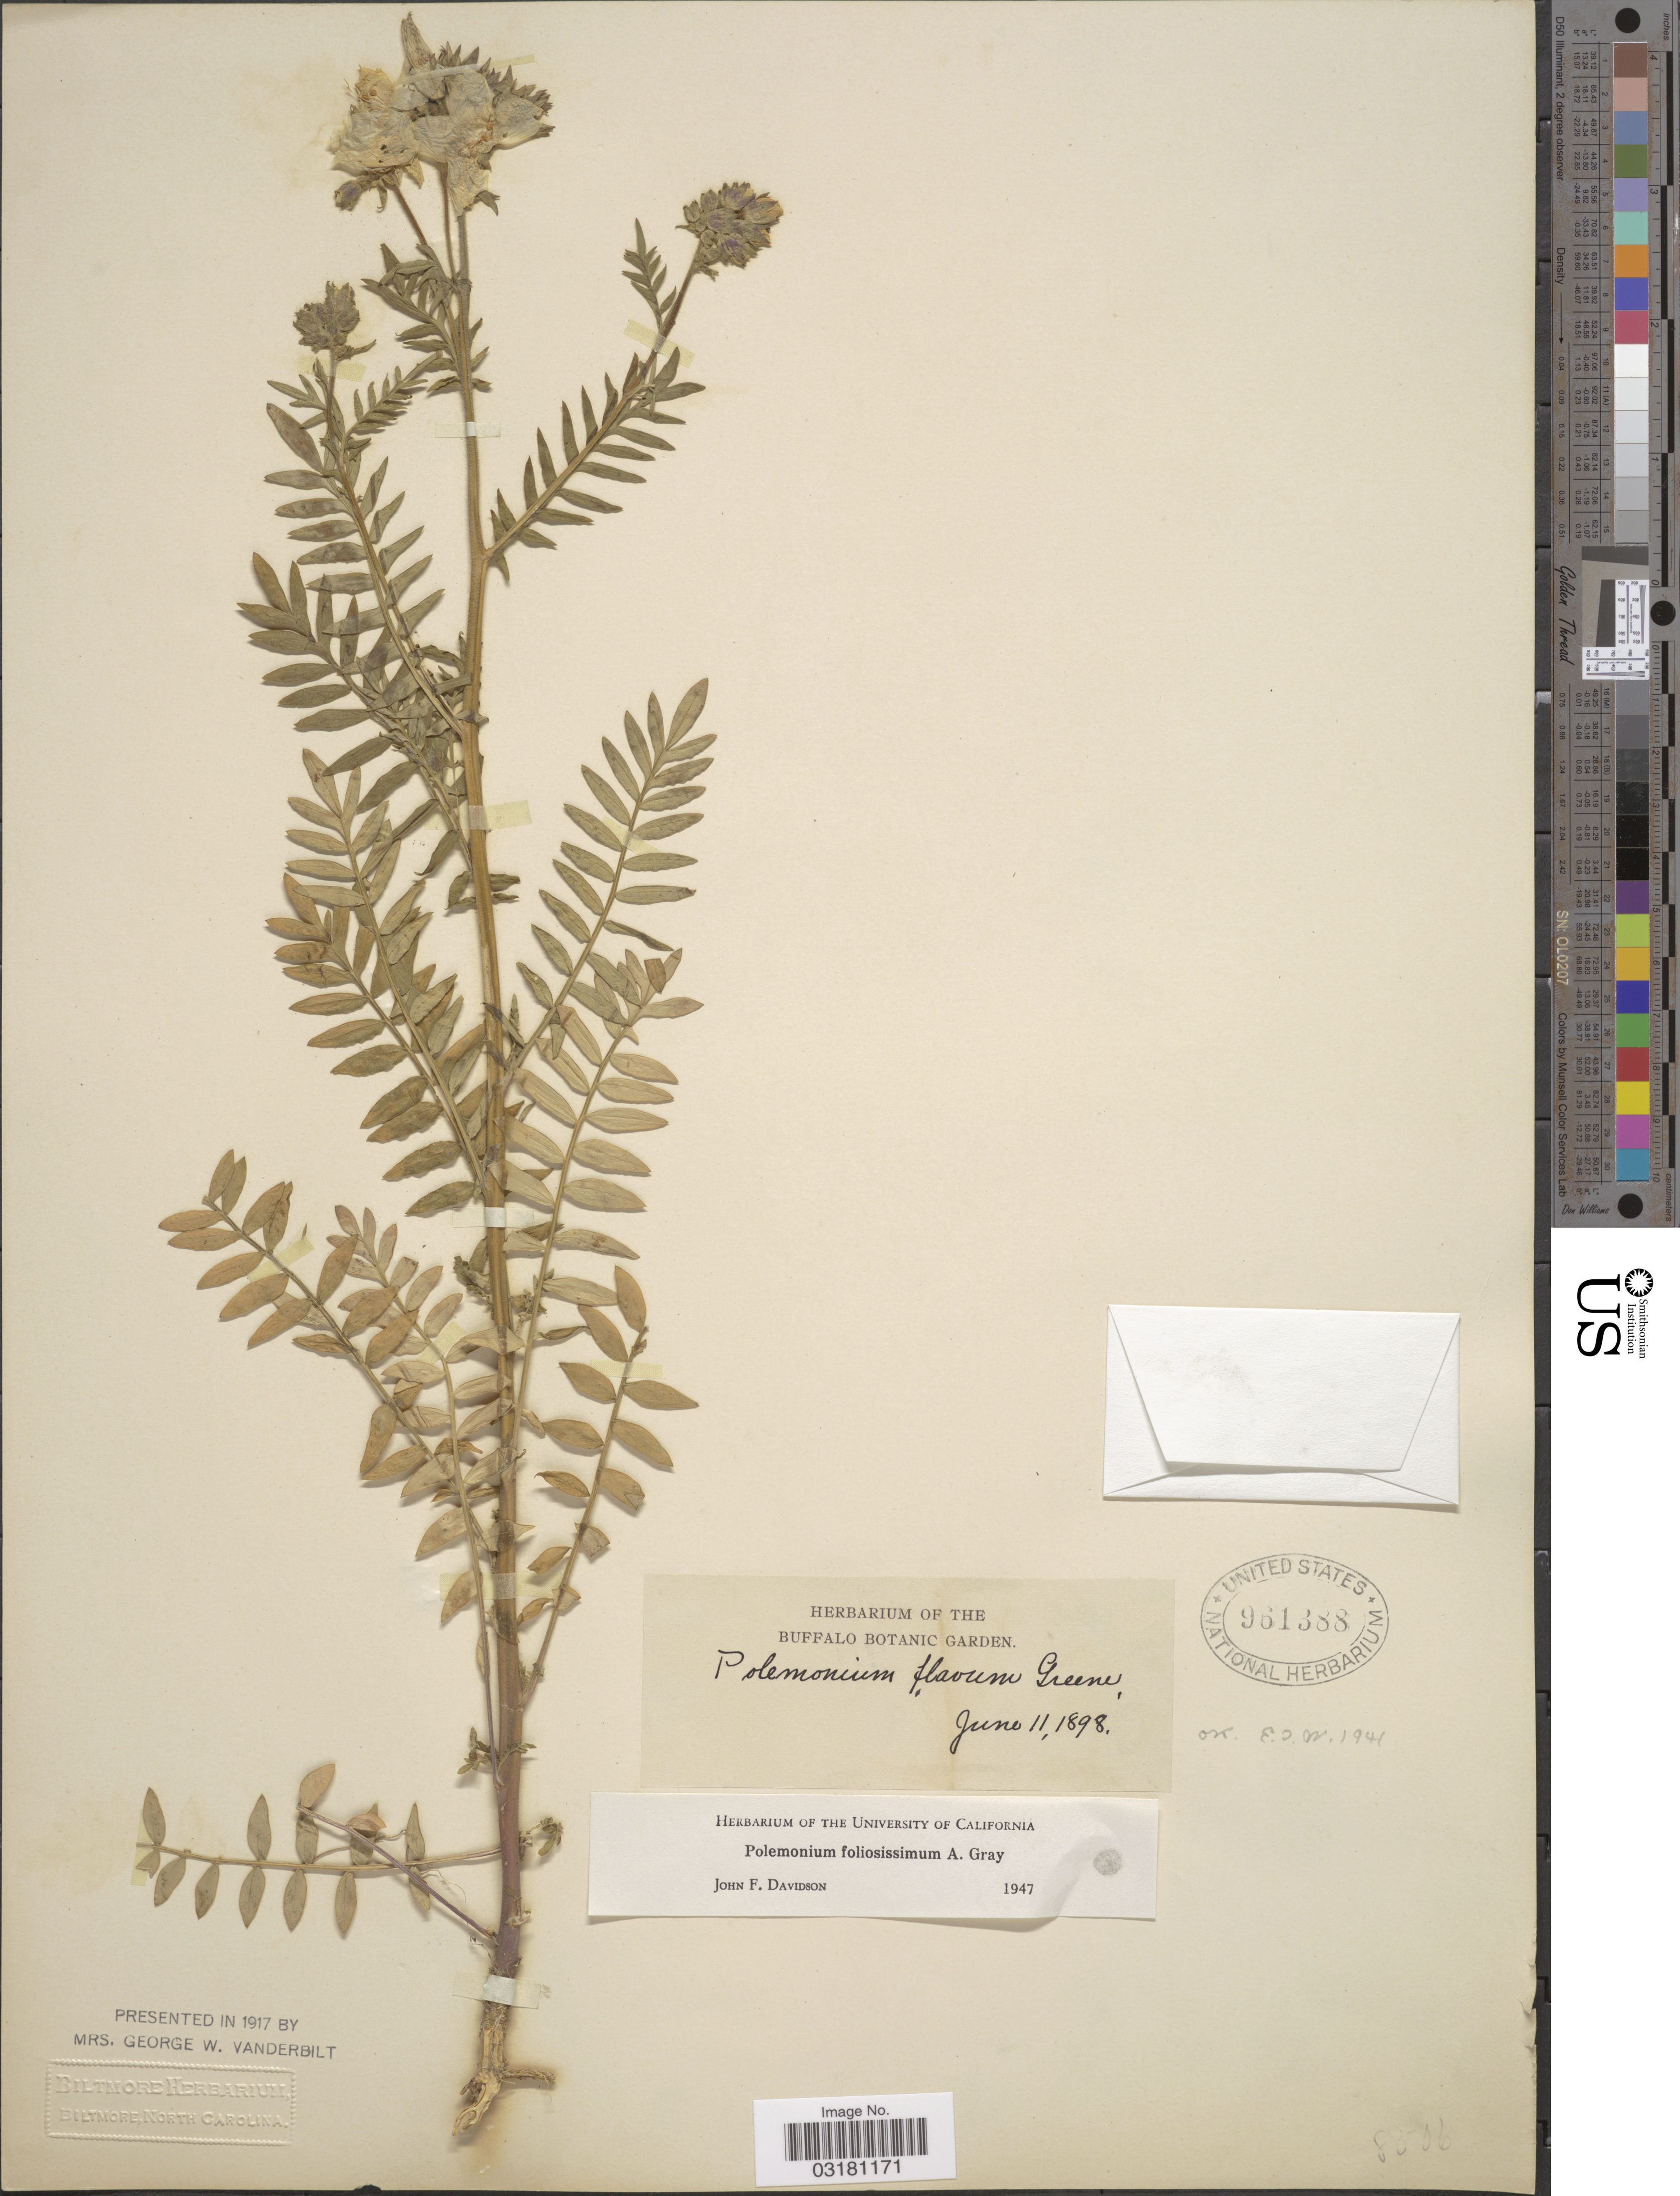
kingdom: Plantae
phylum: Tracheophyta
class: Magnoliopsida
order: Ericales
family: Polemoniaceae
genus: Polemonium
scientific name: Polemonium foliosissimum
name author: A. Gray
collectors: ex herb. Buffalo Botanic Garden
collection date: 1898-06-11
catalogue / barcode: US 961388